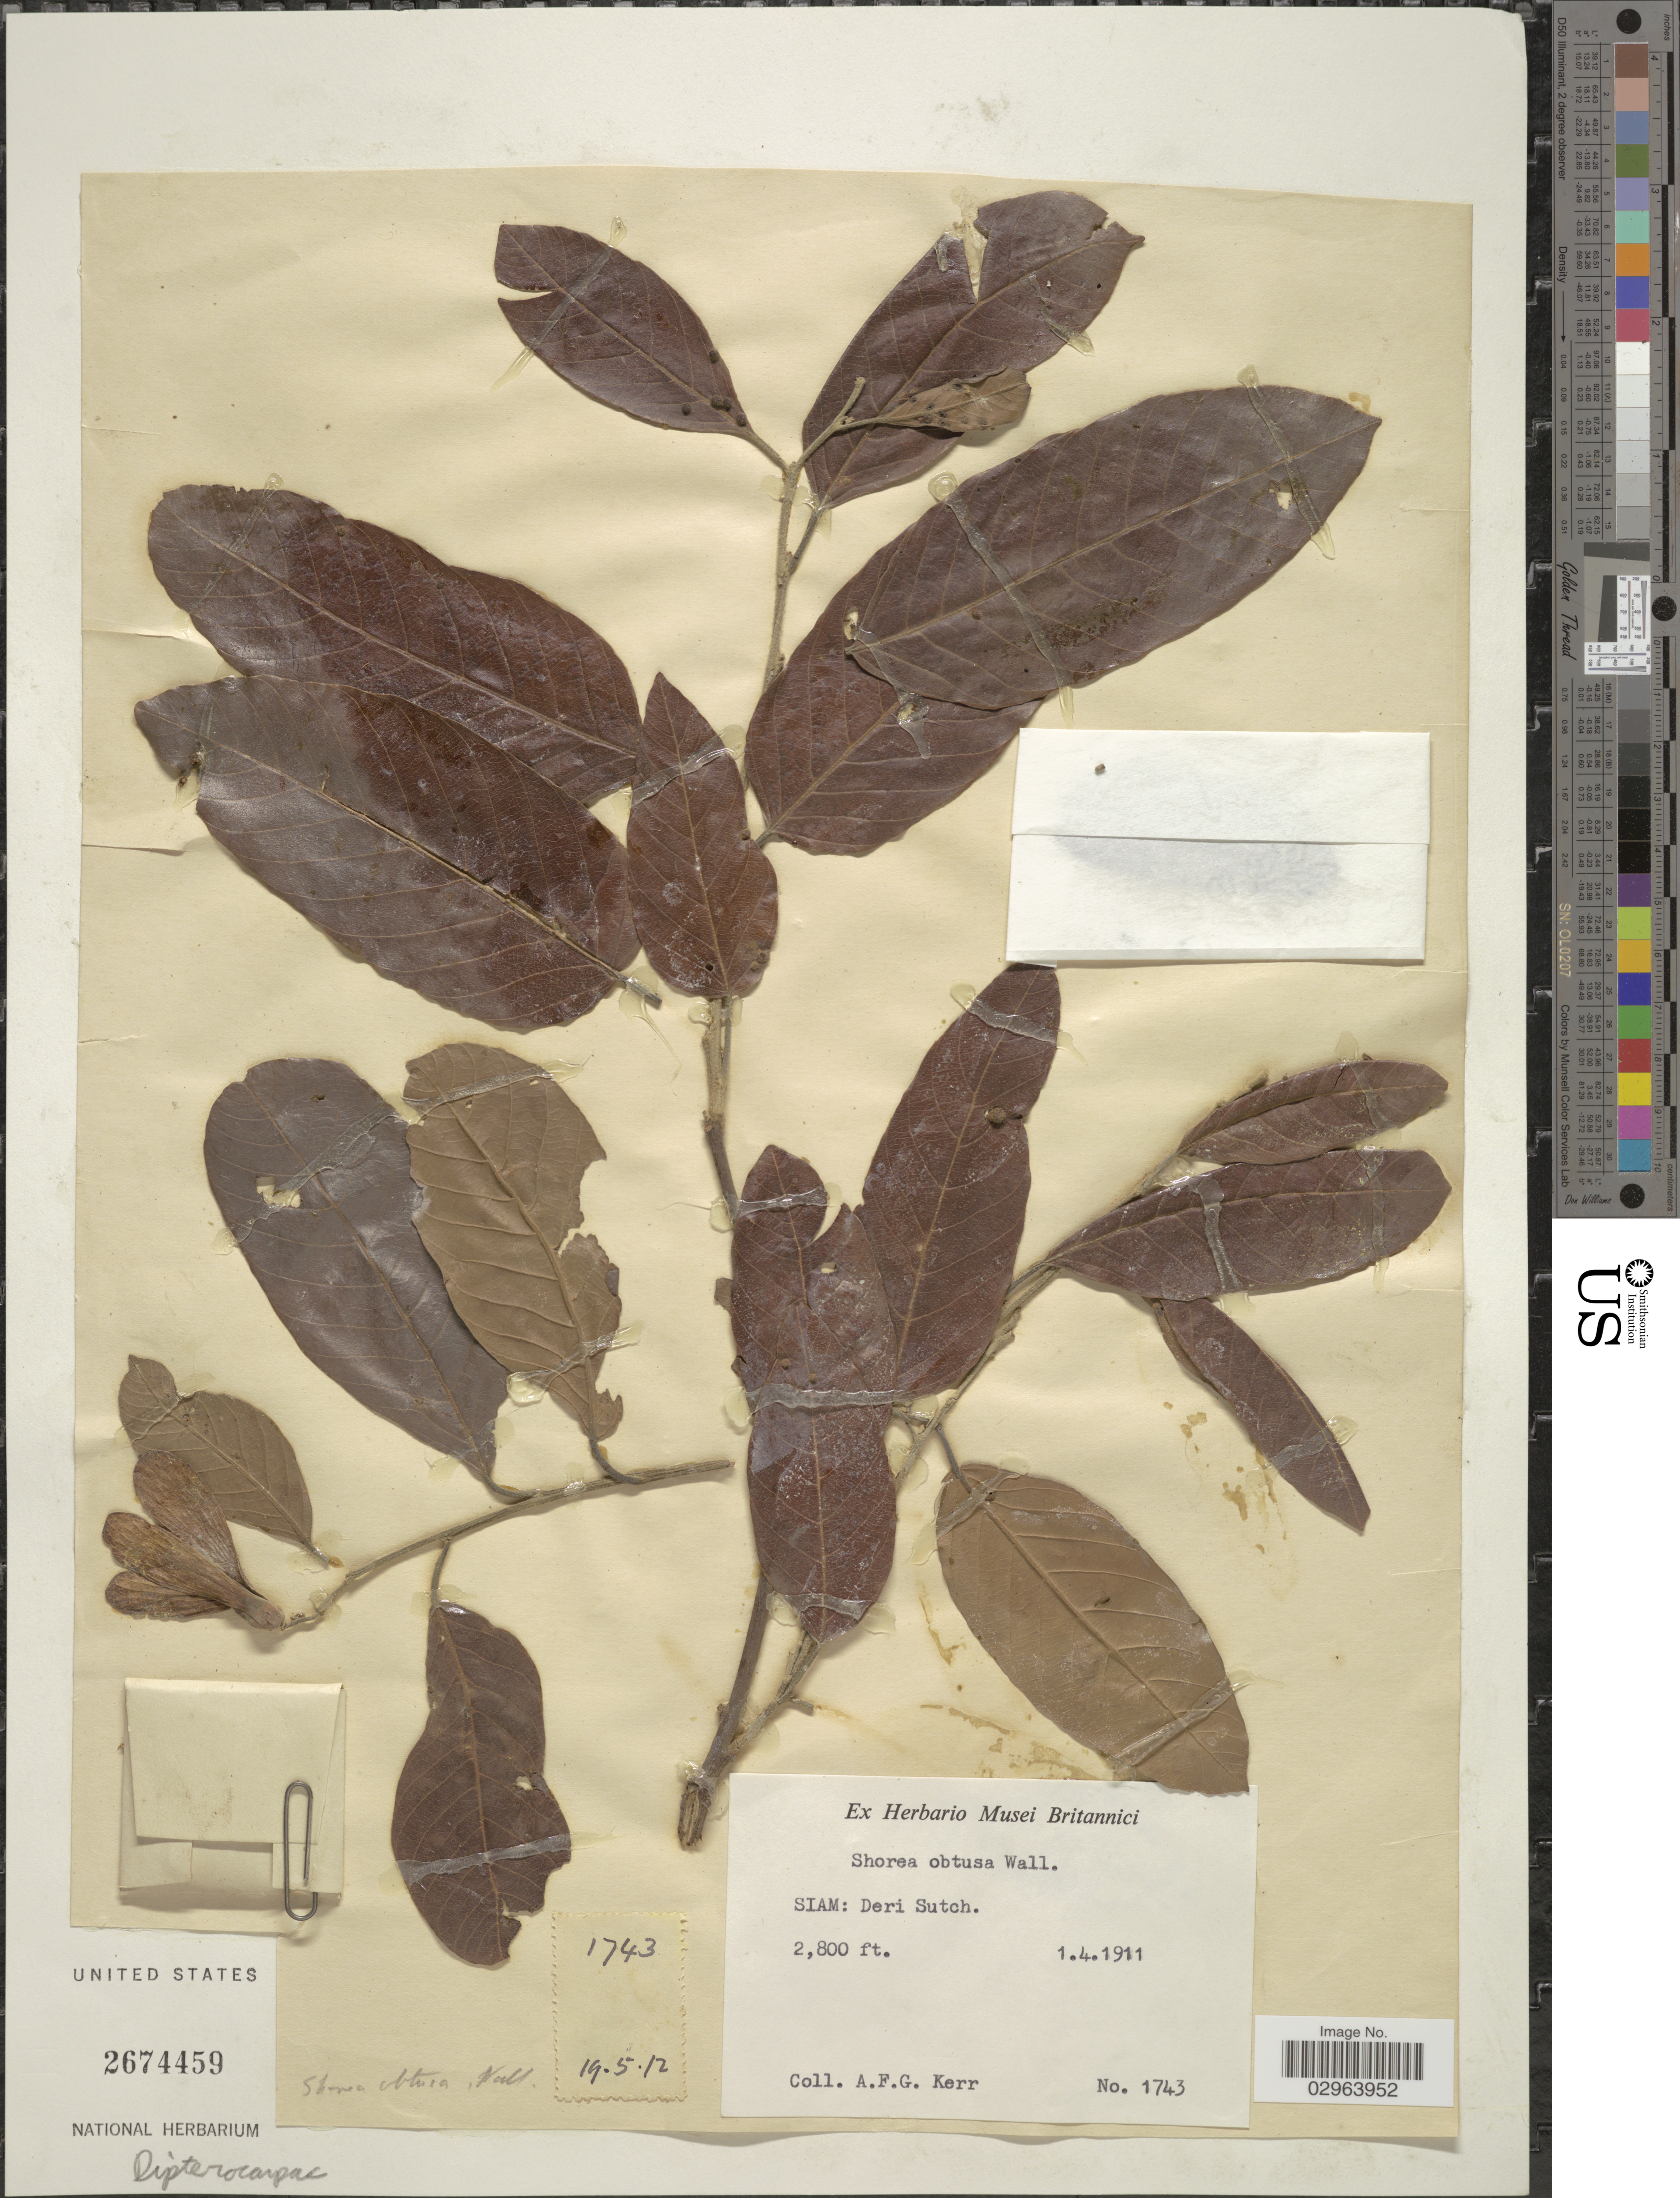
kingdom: Plantae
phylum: Tracheophyta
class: Magnoliopsida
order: Malvales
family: Dipterocarpaceae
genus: Shorea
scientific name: Shorea obtusa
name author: Wall.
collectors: A. F. G. Kerr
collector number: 1743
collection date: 1911-04-01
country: Thailand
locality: Siam: Deri Sutch.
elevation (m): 853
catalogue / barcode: US 2674459